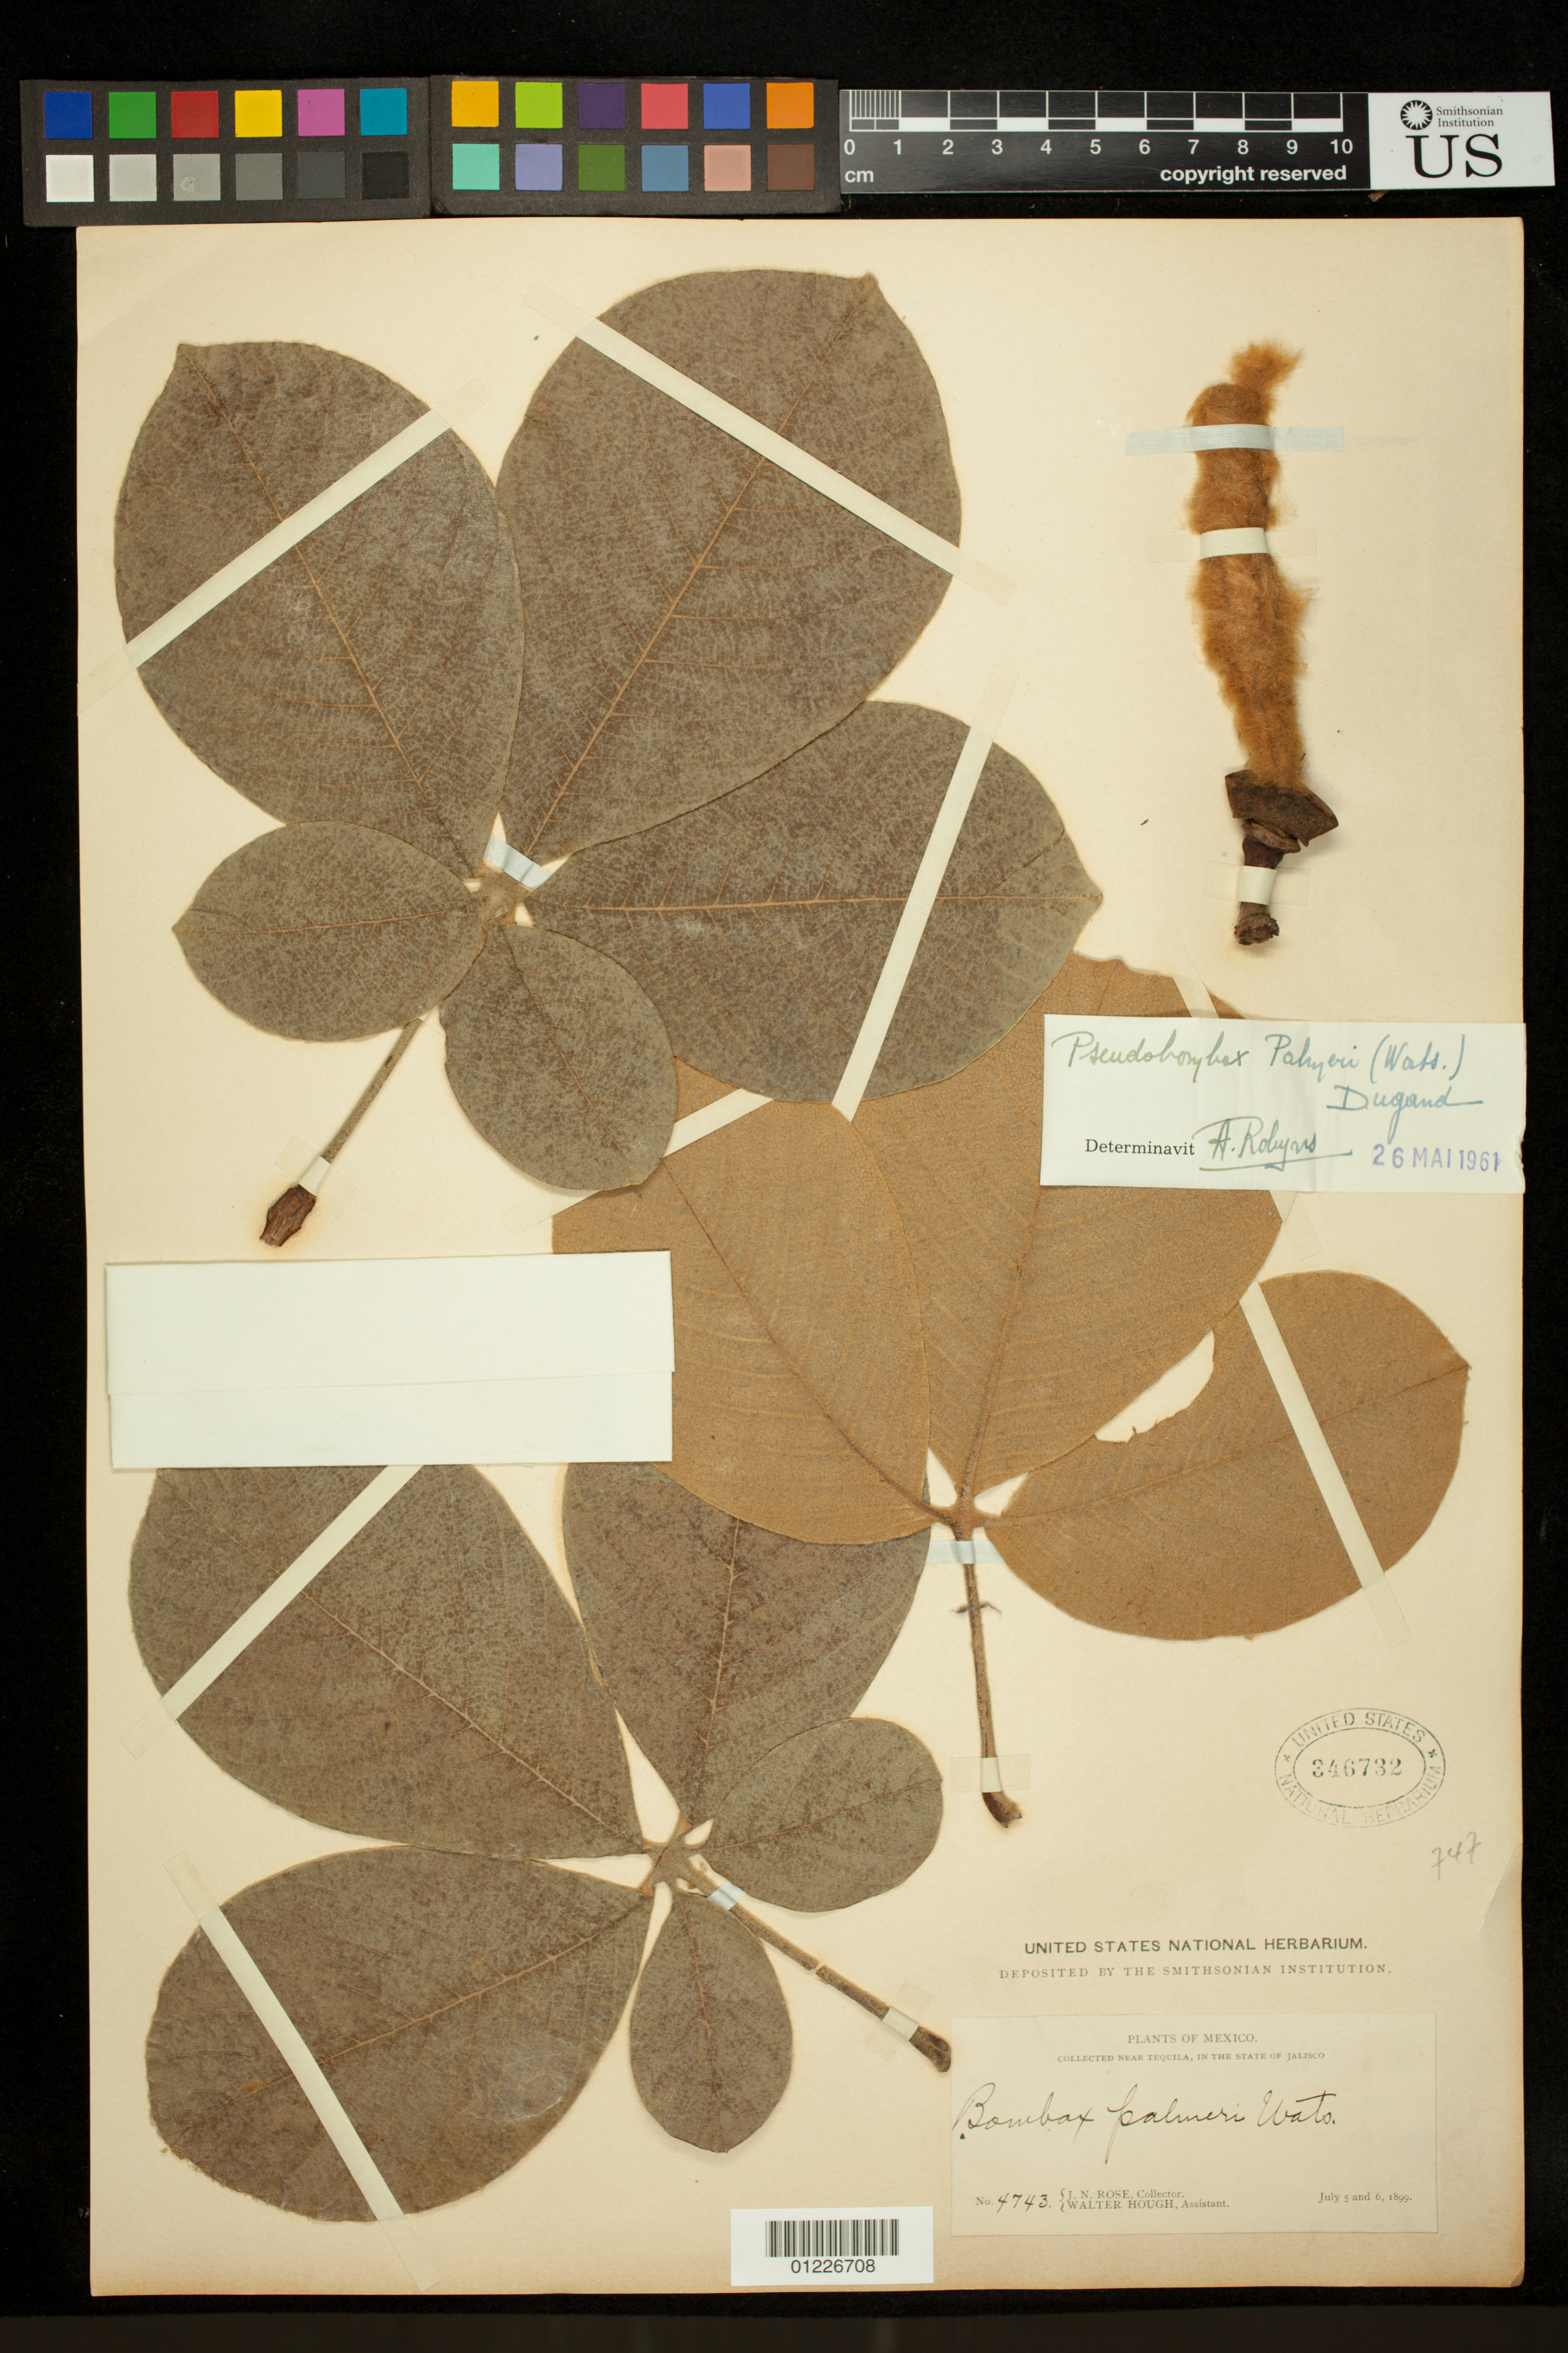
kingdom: Plantae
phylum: Tracheophyta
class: Magnoliopsida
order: Malvales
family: Malvaceae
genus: Pseudobombax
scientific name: Pseudobombax palmeri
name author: (S. Watson) Dugand G.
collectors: J. N. Rose & W. Hough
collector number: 4743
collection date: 1899-07-05,1899-07-06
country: Mexico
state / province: Jalisco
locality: Near Tequila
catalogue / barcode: US 346732